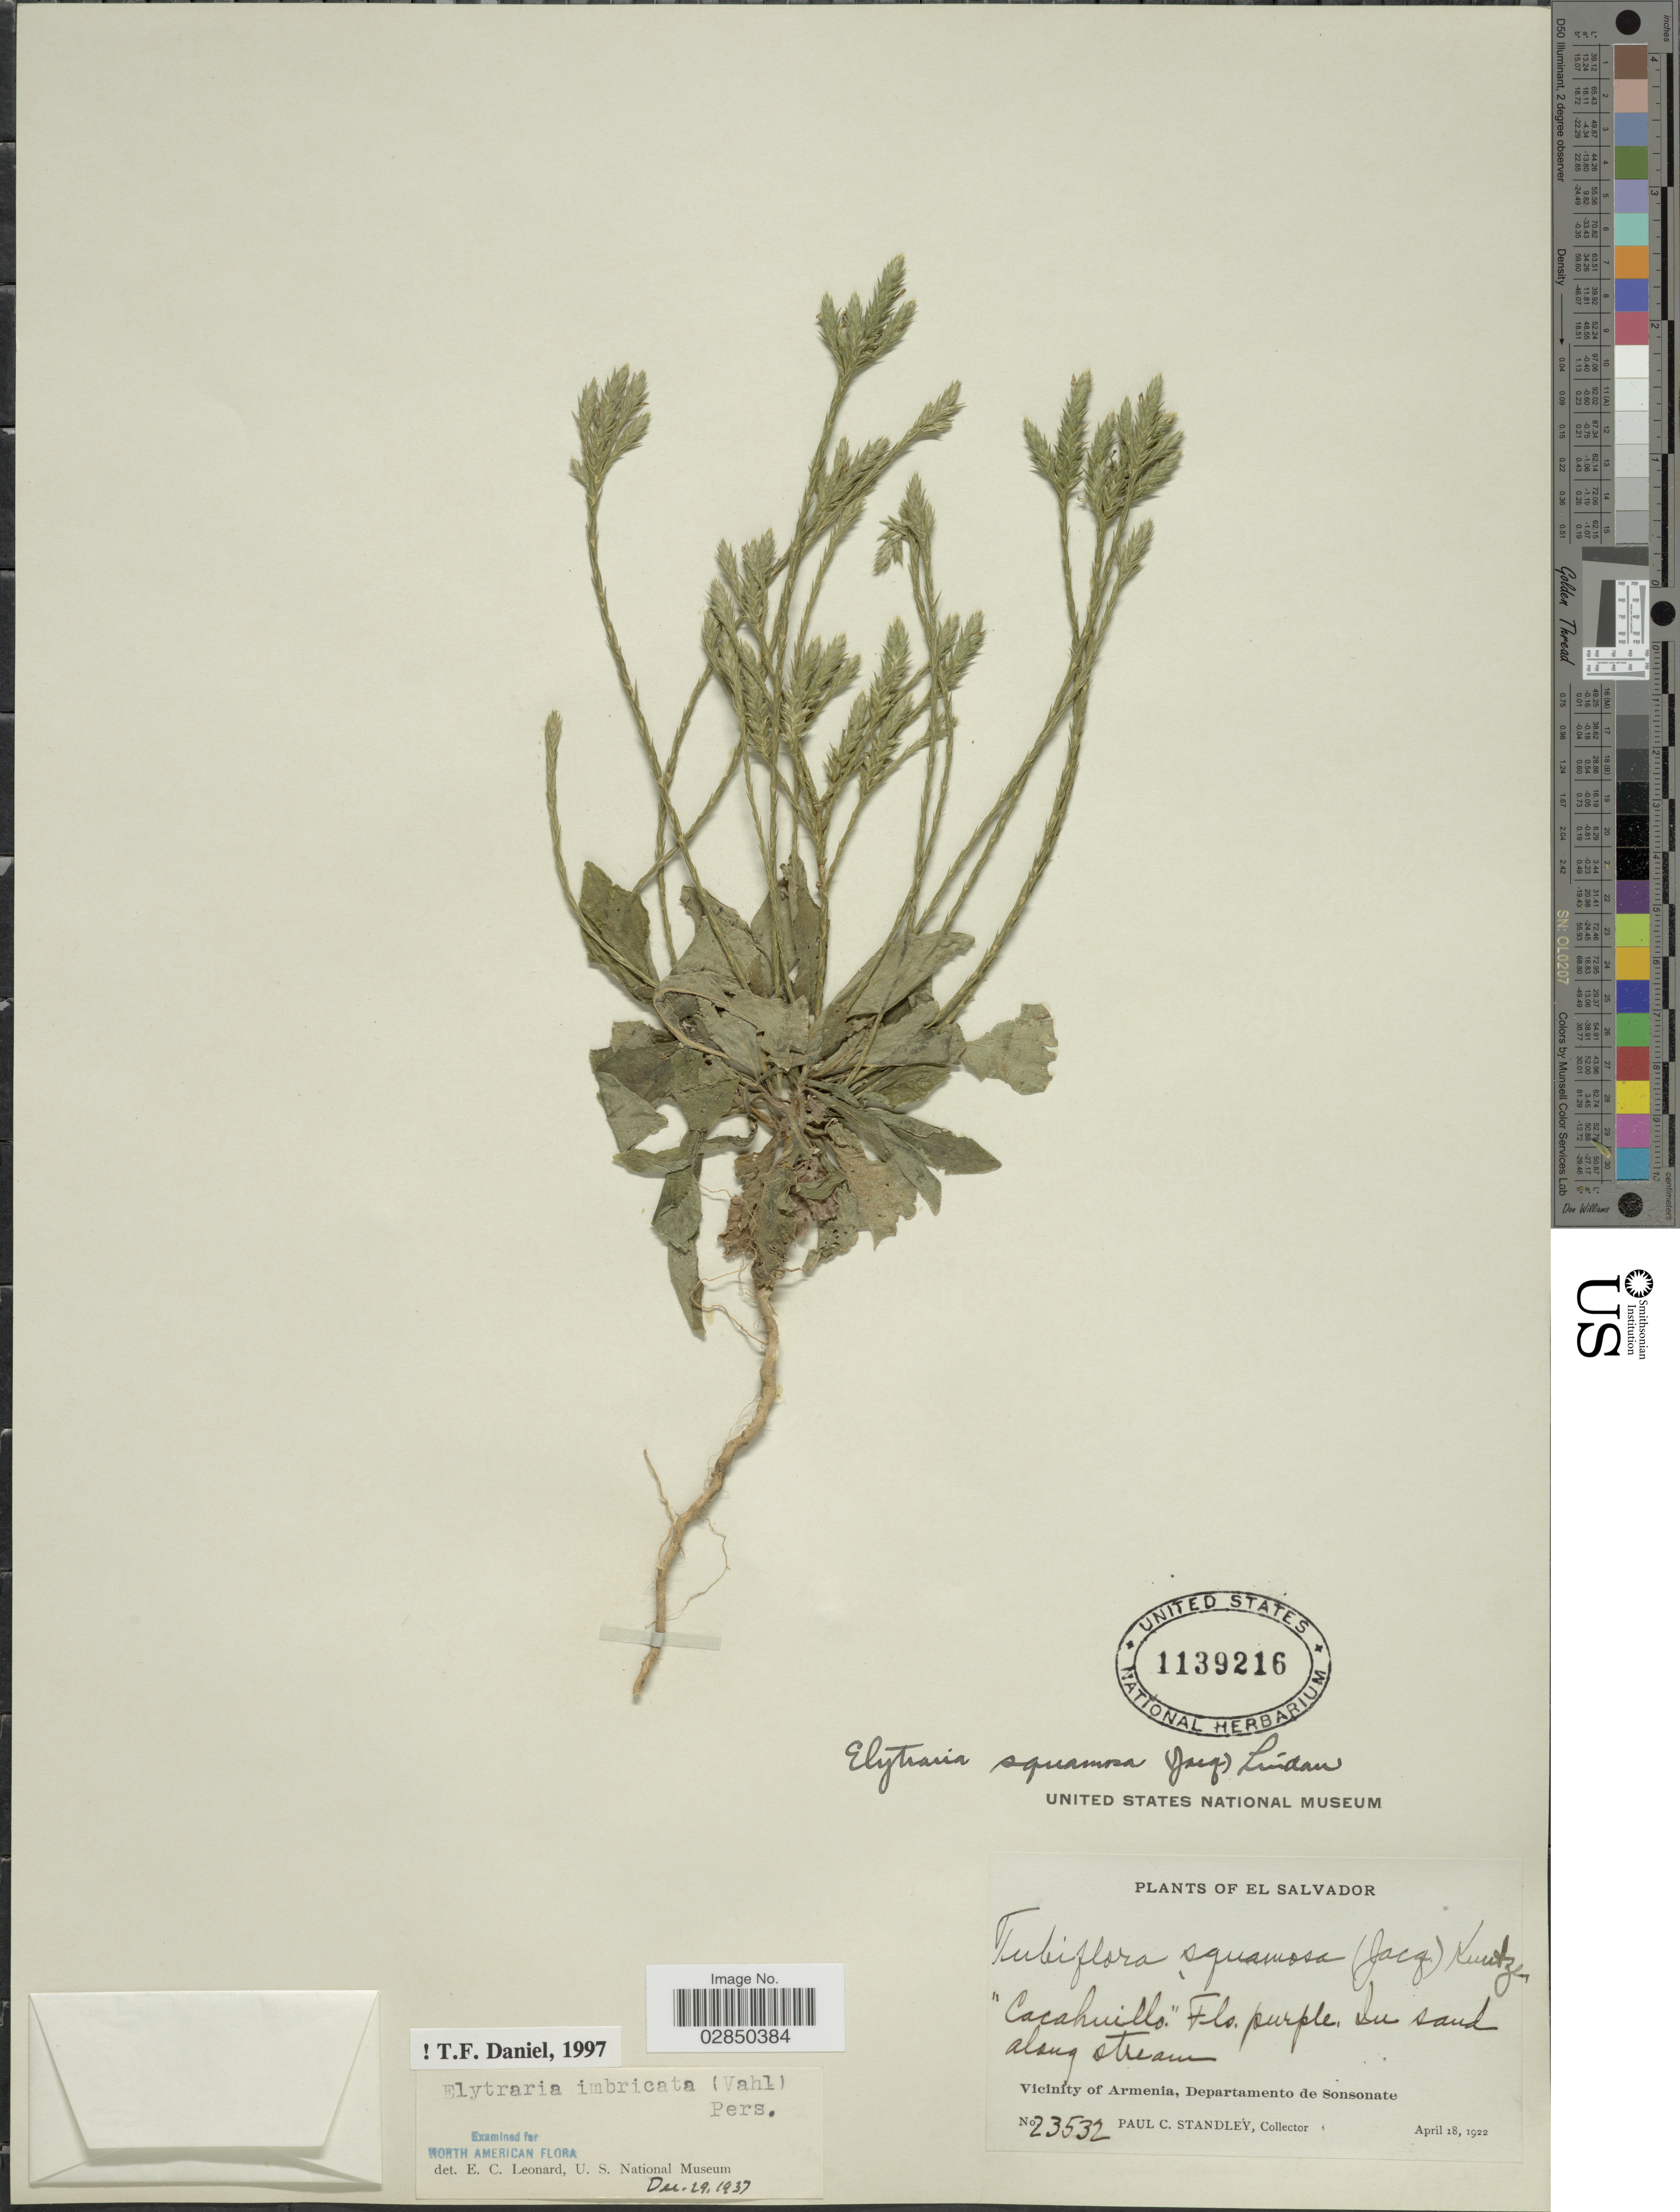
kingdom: Plantae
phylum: Tracheophyta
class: Magnoliopsida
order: Lamiales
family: Acanthaceae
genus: Elytraria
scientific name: Elytraria imbricata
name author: (Vahl) Pers.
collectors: P. C. Standley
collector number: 23532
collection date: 1922-04-18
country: El Salvador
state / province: Sonsonate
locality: Vicinity of Armenia, Departamento de Sonsonate.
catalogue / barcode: US 1139216